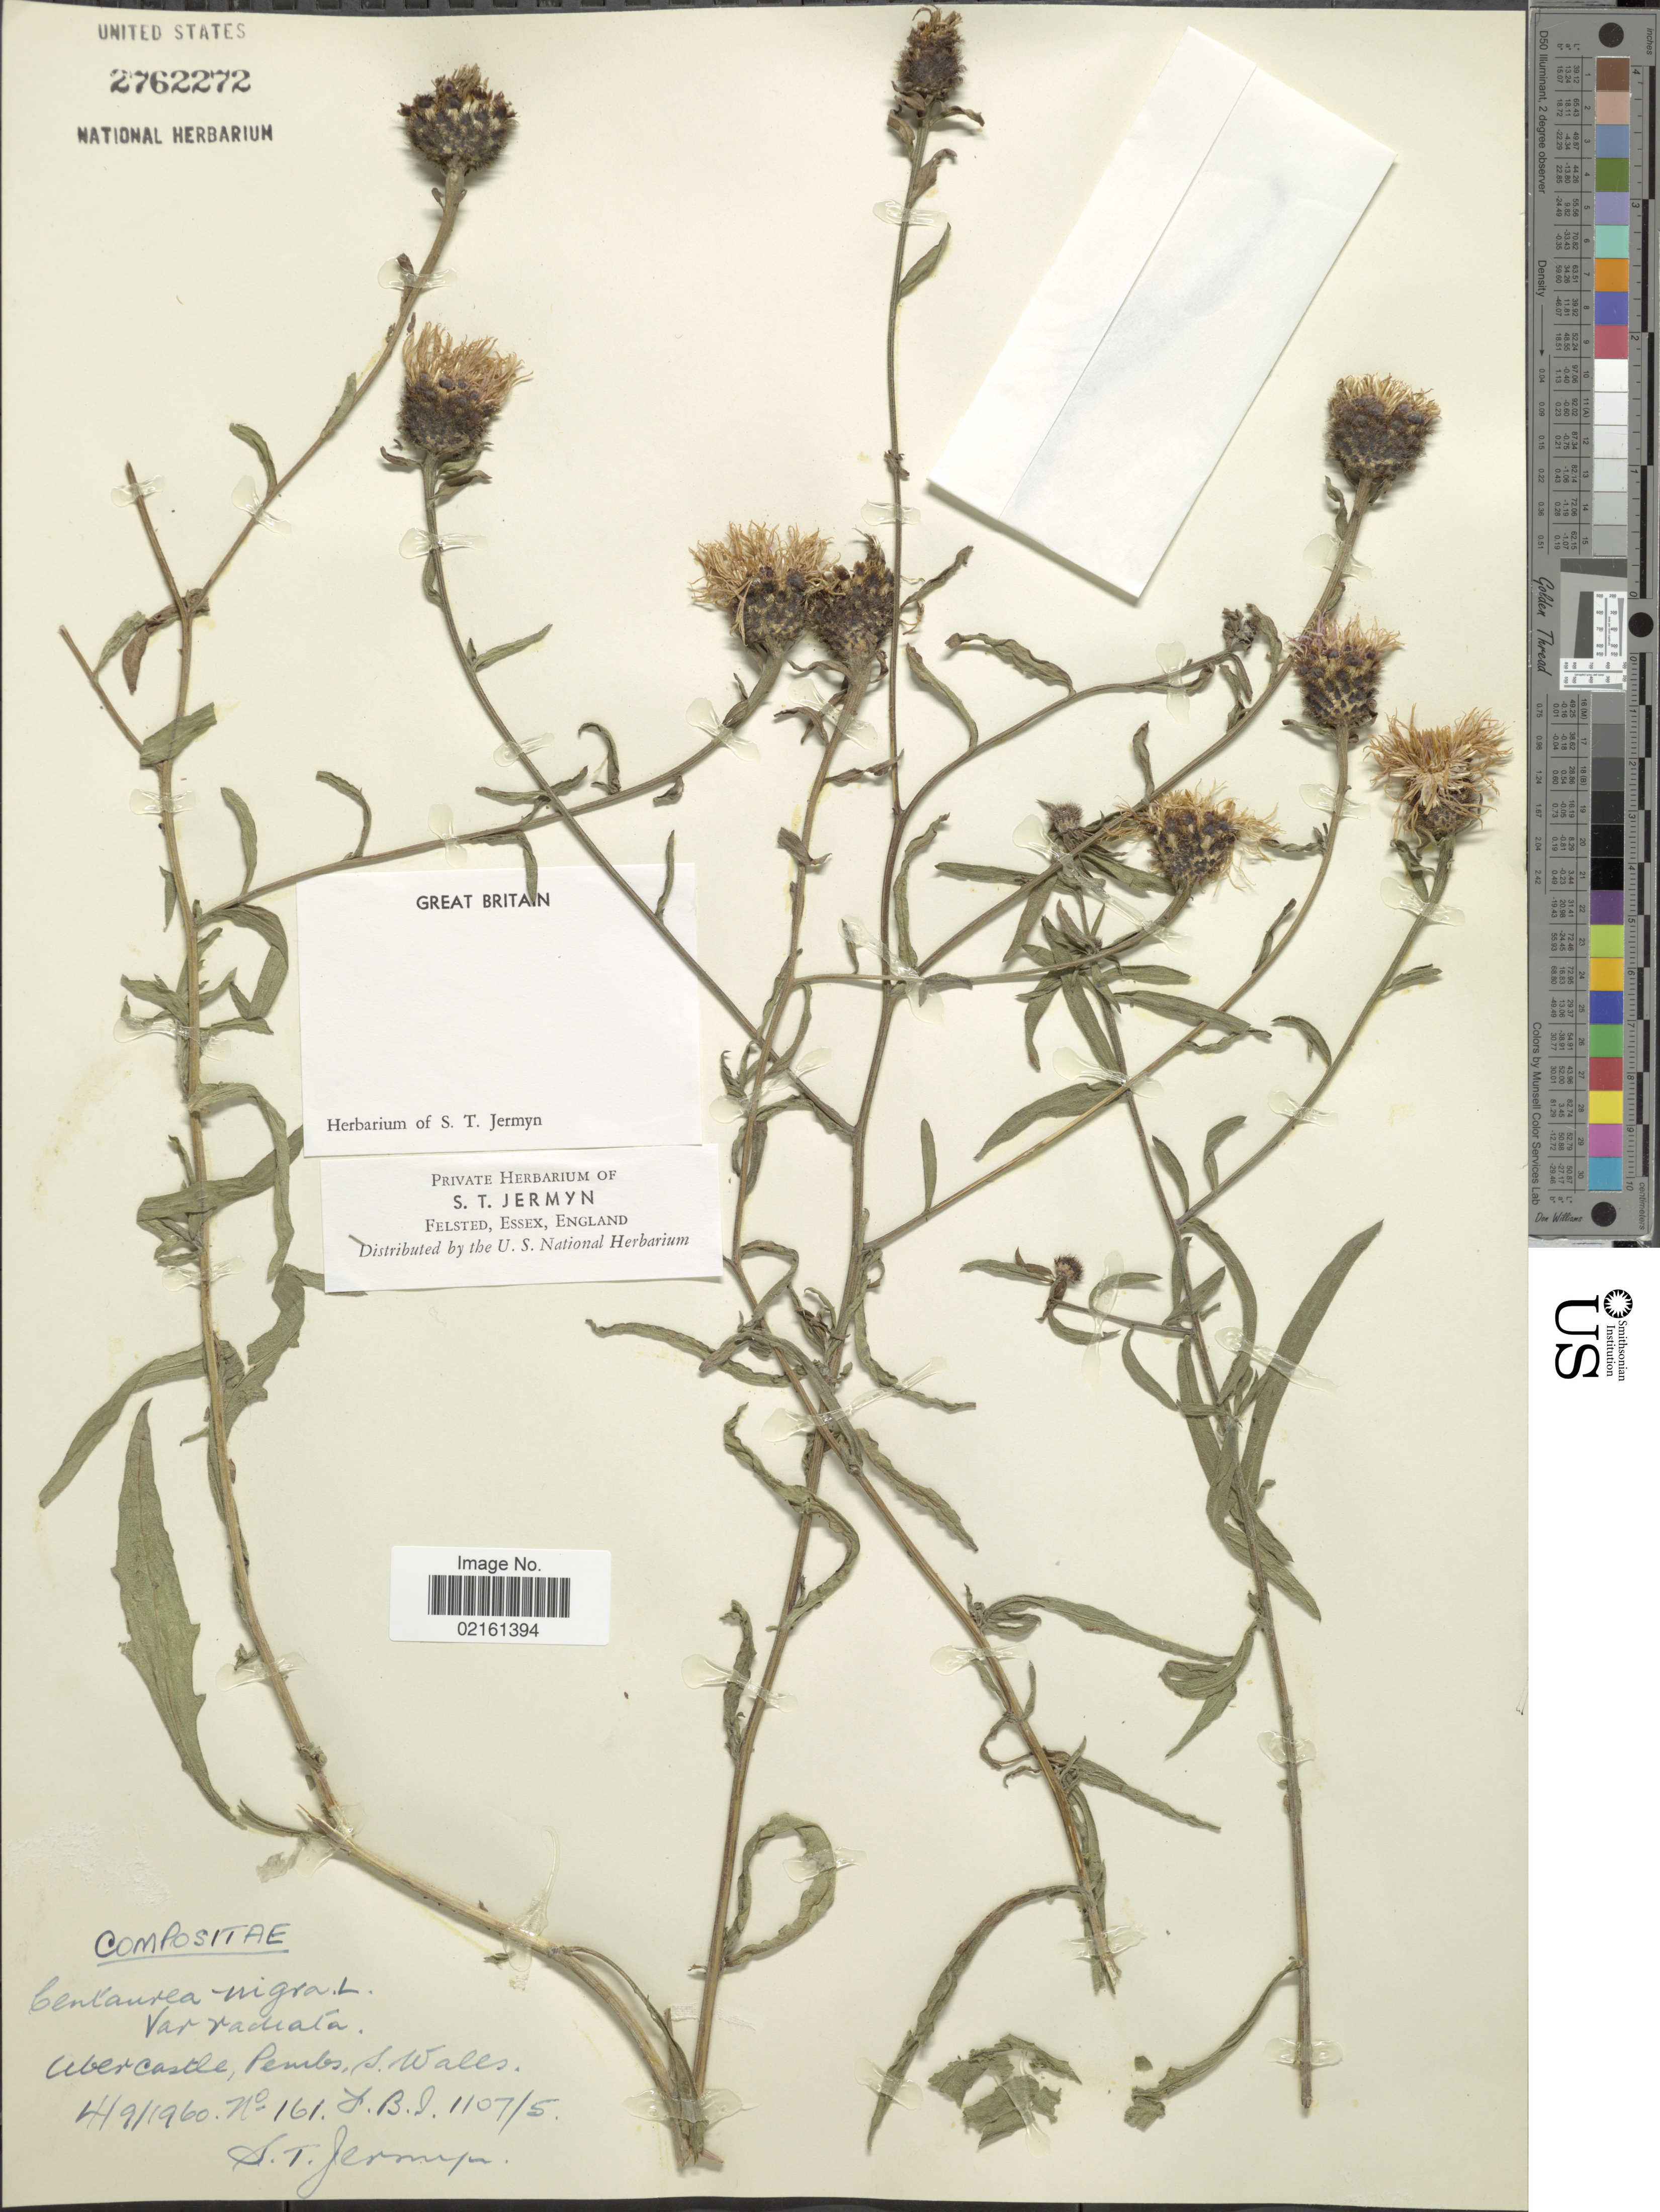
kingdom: Plantae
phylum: Tracheophyta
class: Magnoliopsida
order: Asterales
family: Asteraceae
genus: Centaurea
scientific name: Centaurea nigra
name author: L.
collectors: S. Jermyn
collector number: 161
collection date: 1960-09-04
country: United Kingdom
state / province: Wales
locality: Great Britain, Ubercastle, S. Wales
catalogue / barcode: US 2762272